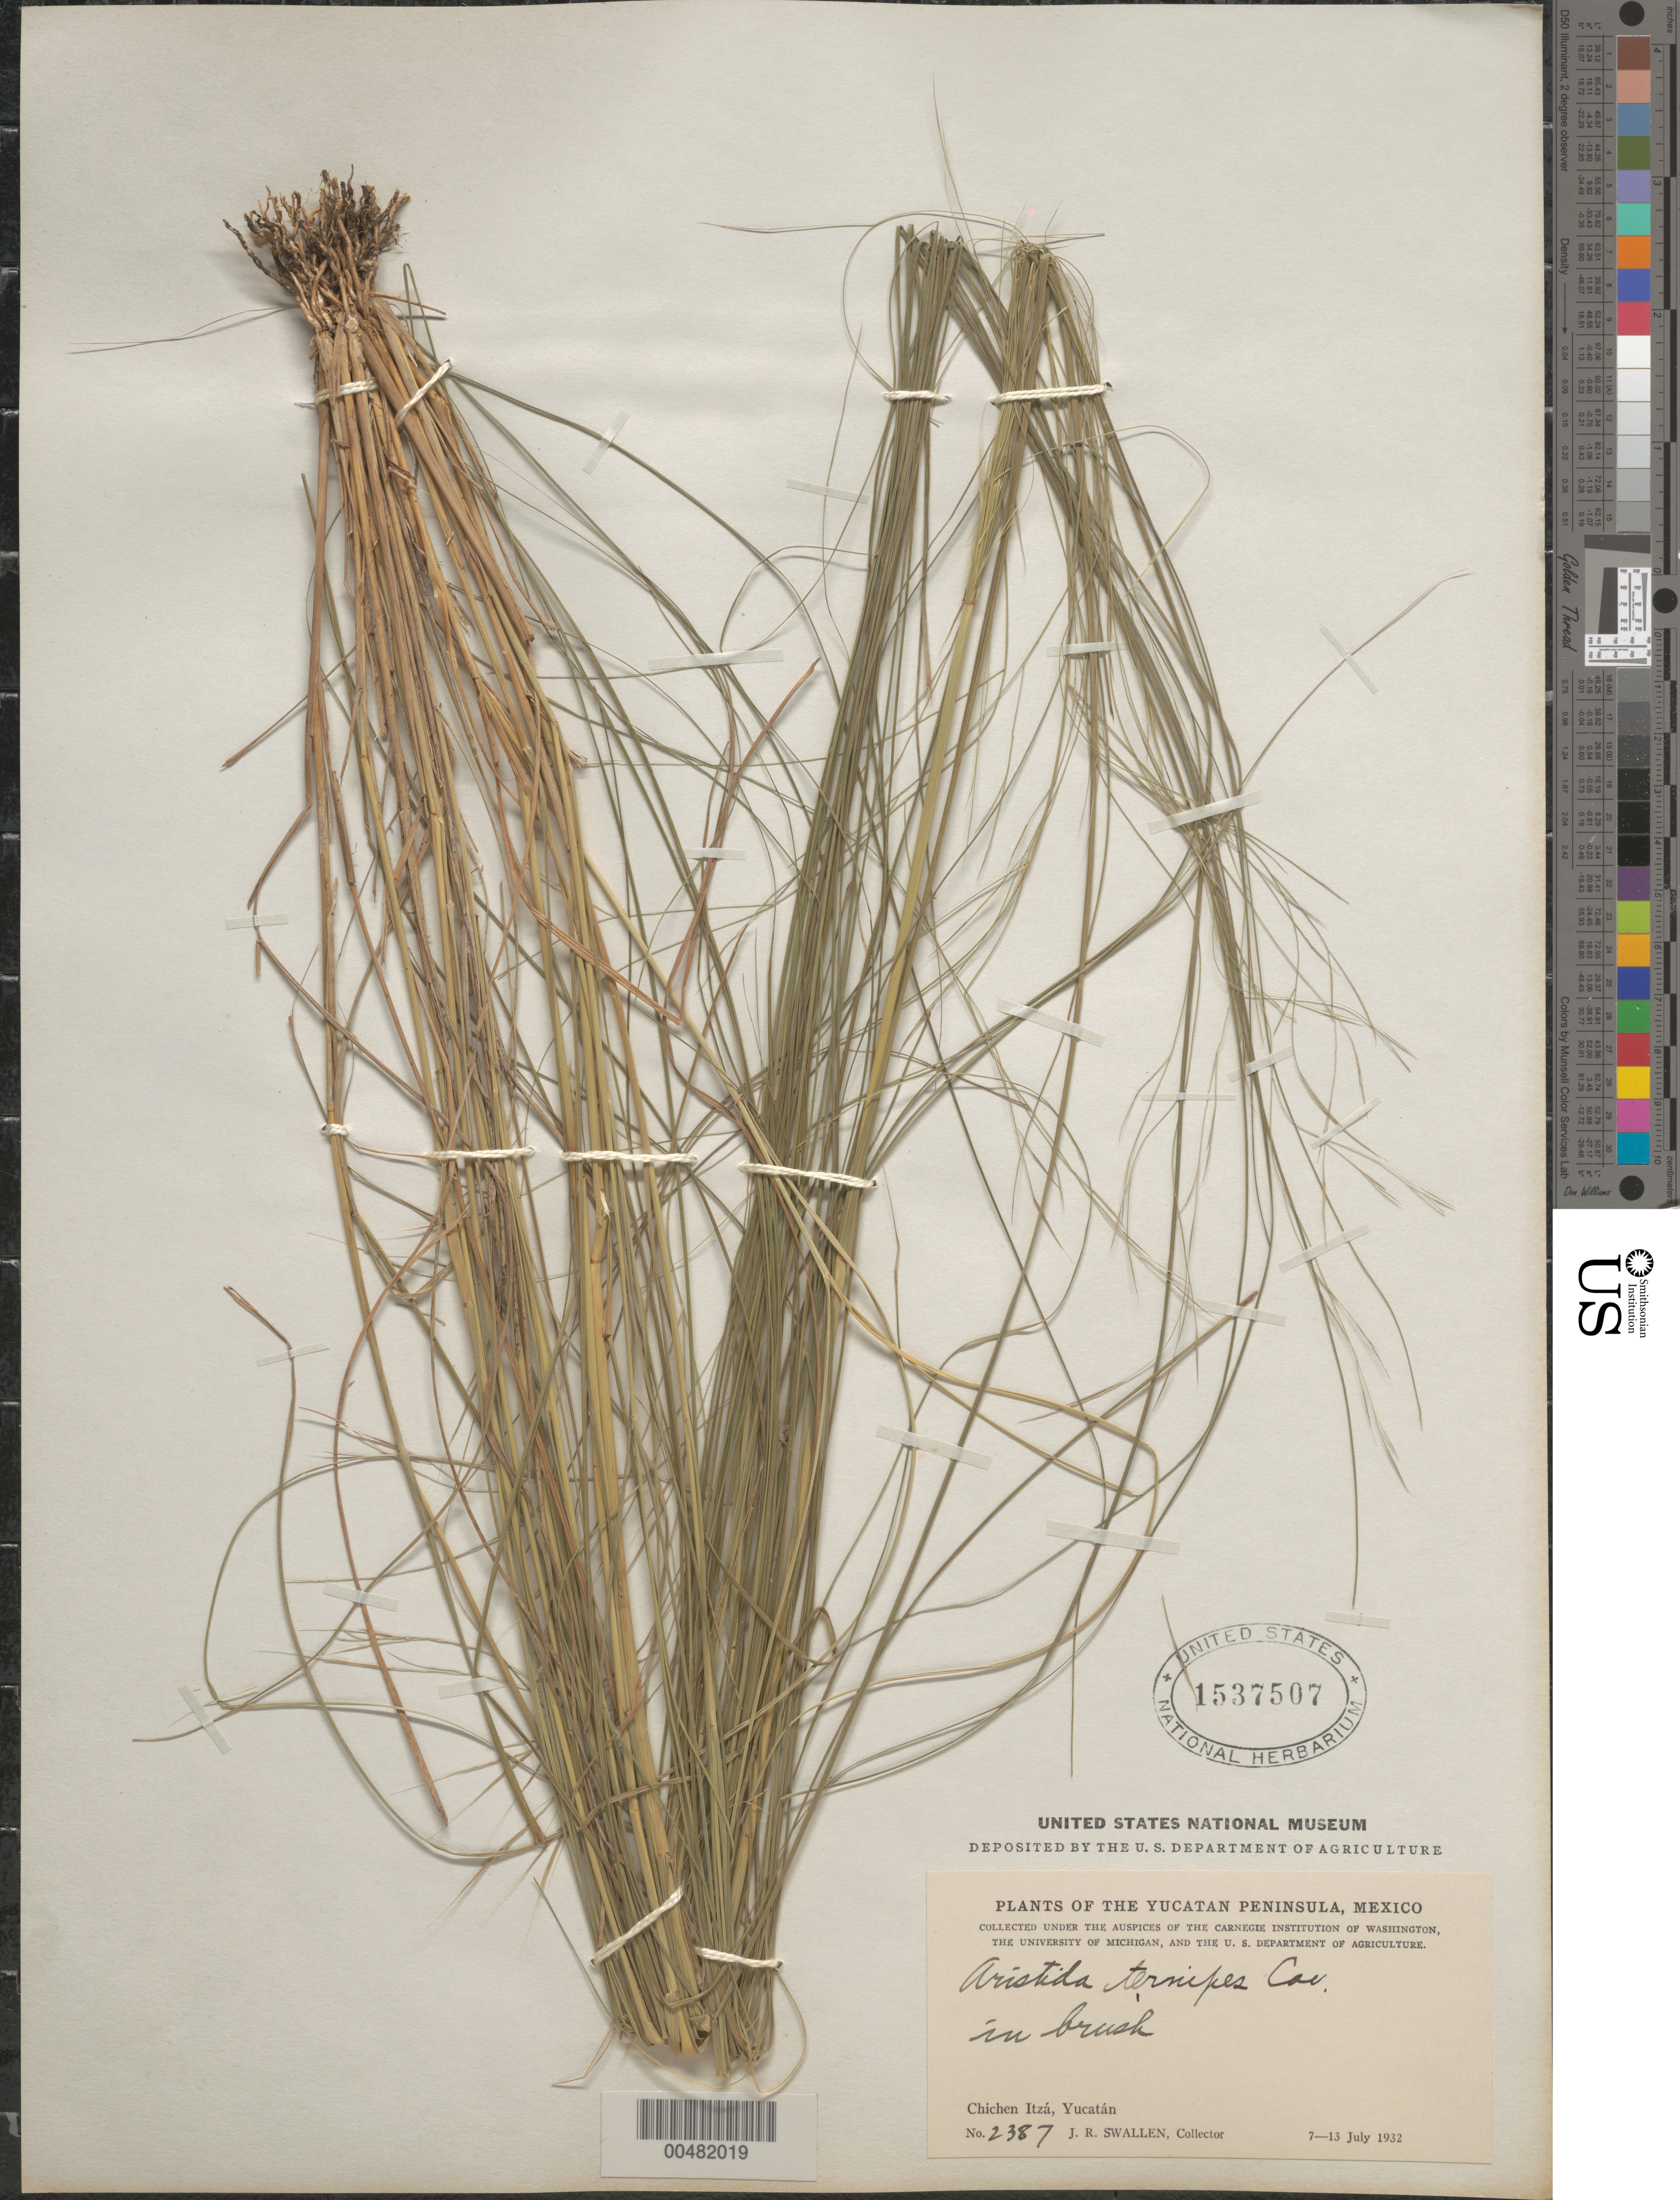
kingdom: Plantae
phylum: Tracheophyta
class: Liliopsida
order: Poales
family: Poaceae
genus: Aristida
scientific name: Aristida ternipes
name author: Cav.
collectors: J. R. Swallen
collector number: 2387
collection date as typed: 7 Jul 1932 to 13 Jul 1932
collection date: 1932-07-07/1932-07-13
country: Mexico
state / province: Yucatan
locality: Chichen Itzá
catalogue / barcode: US 1537507